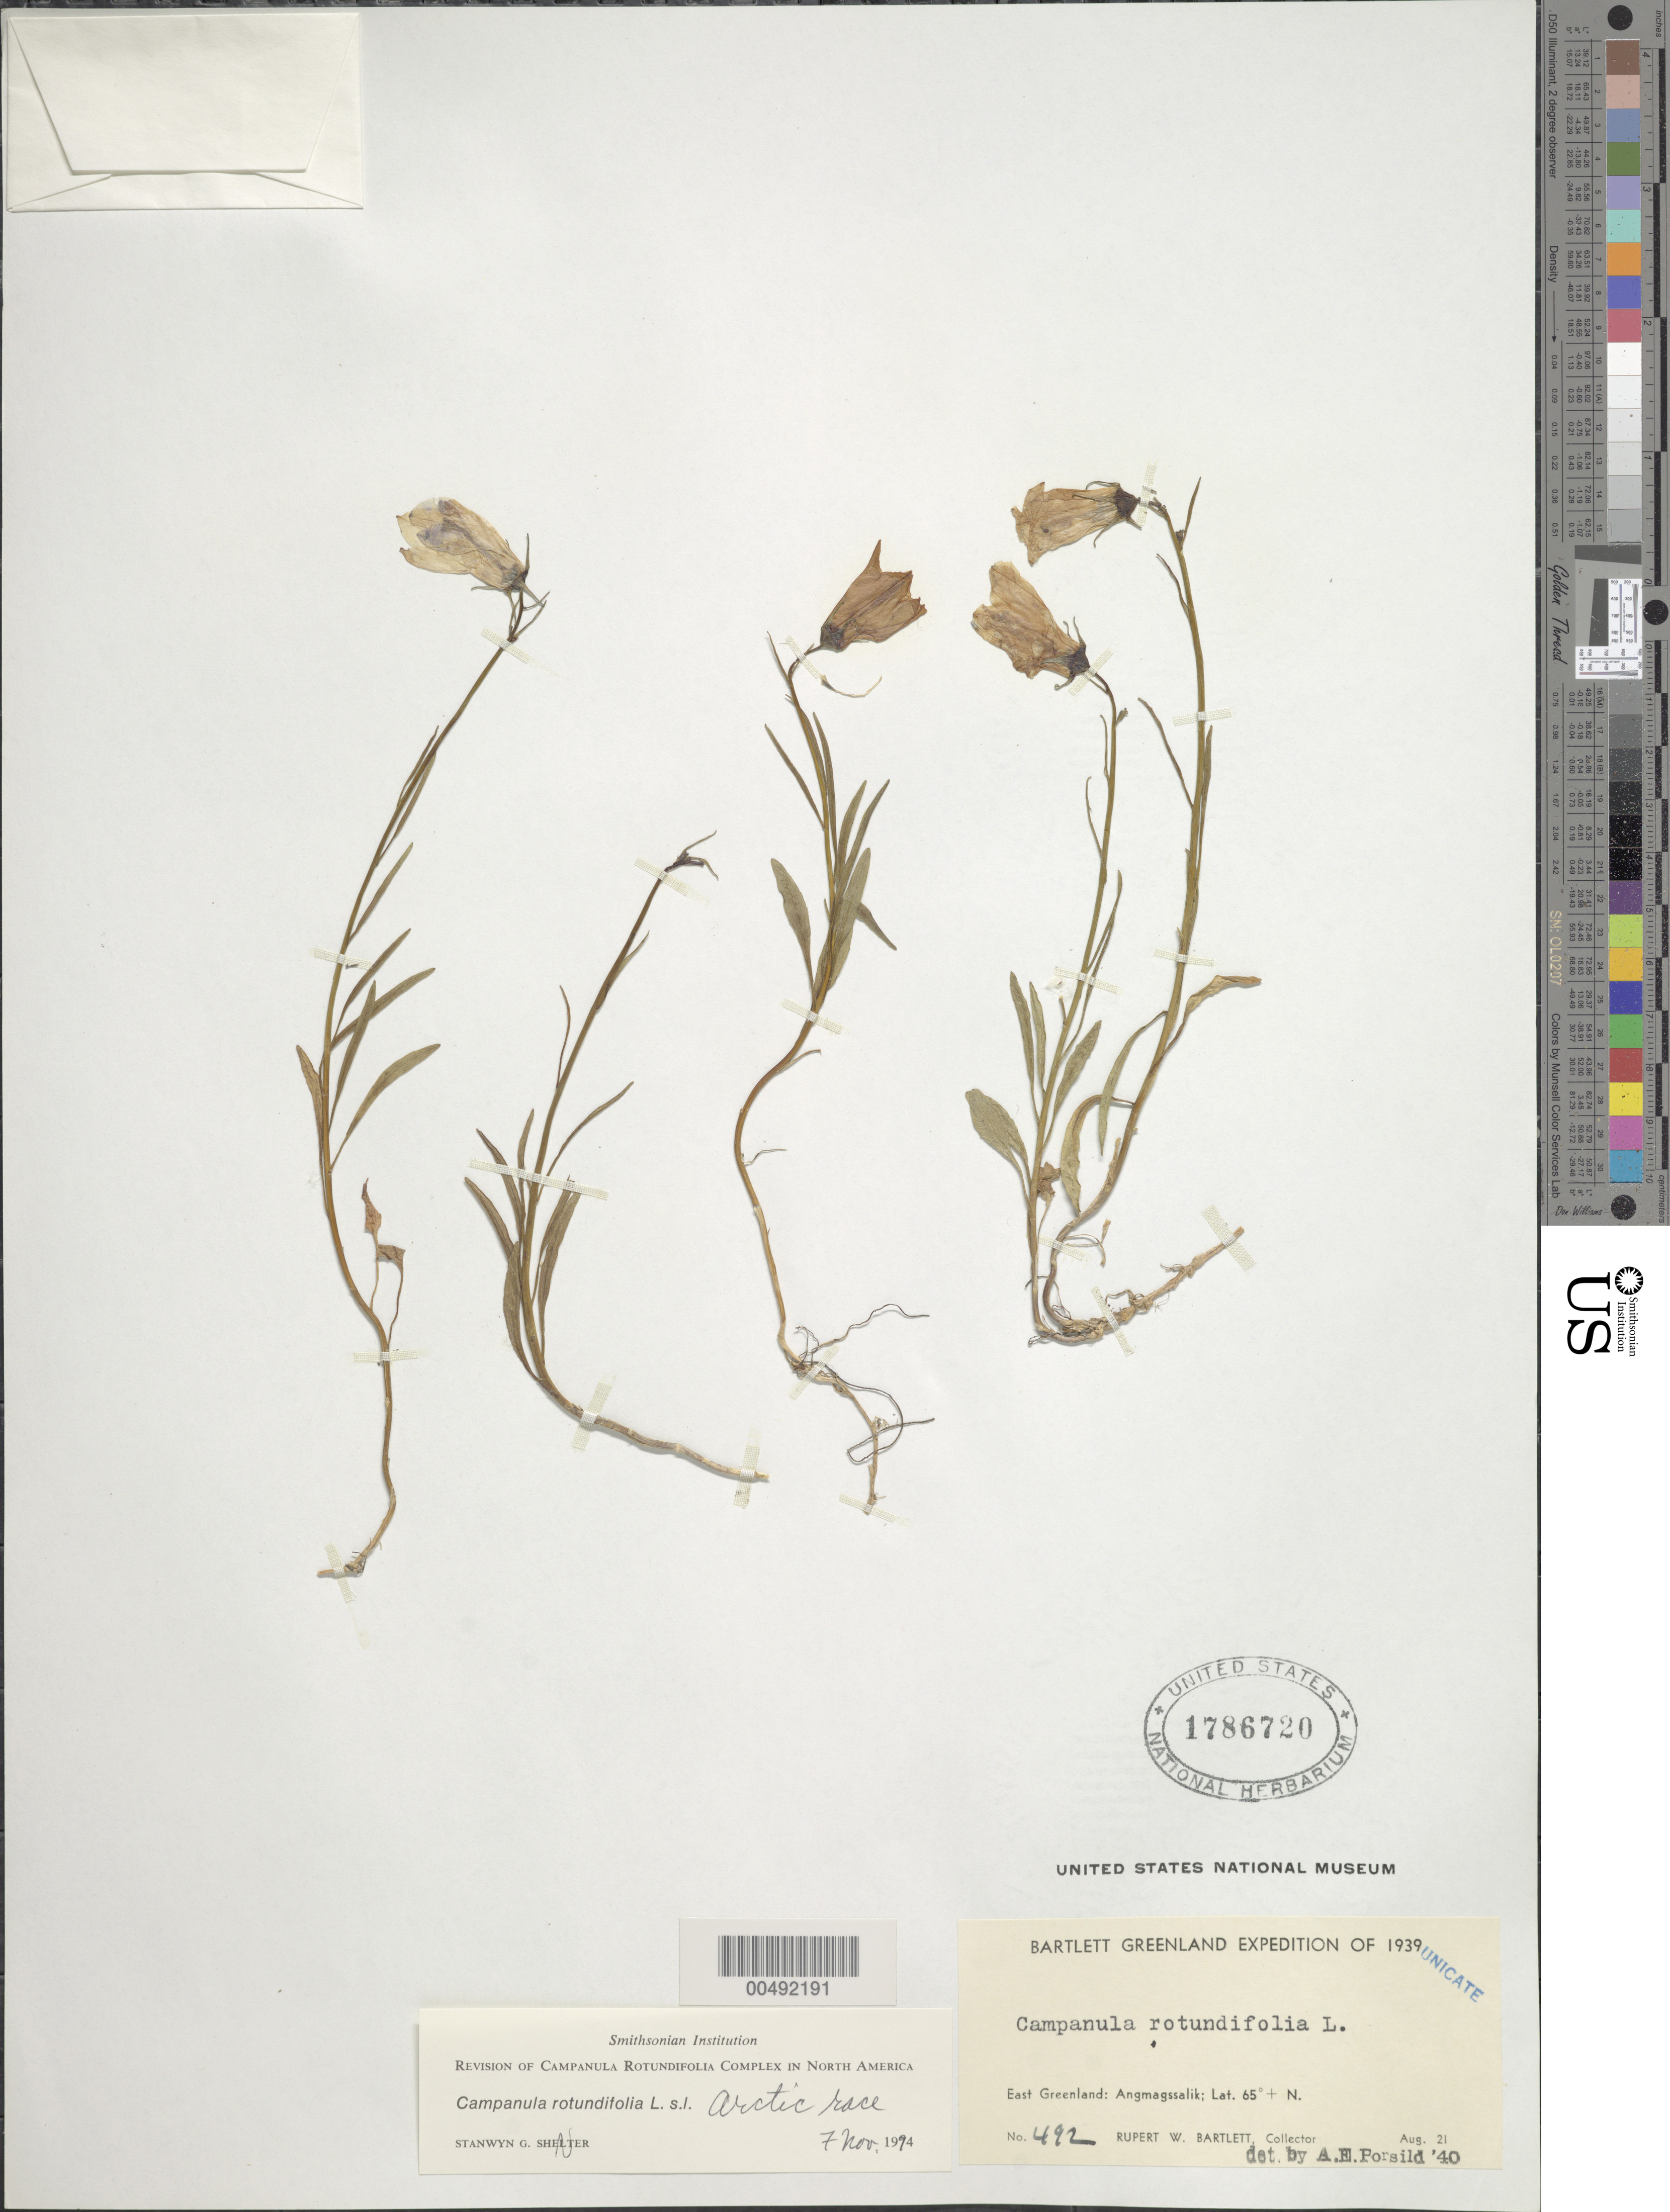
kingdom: Plantae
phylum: Tracheophyta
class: Magnoliopsida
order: Asterales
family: Campanulaceae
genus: Campanula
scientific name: Campanula rotundifolia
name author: L.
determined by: Porsild, A. E.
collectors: R. W. Bartlett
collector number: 492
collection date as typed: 21 Aug 1939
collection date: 1939-08-21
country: Greenland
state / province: Østgrønland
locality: East Greenland, Angmagssalik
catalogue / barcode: US 1786720